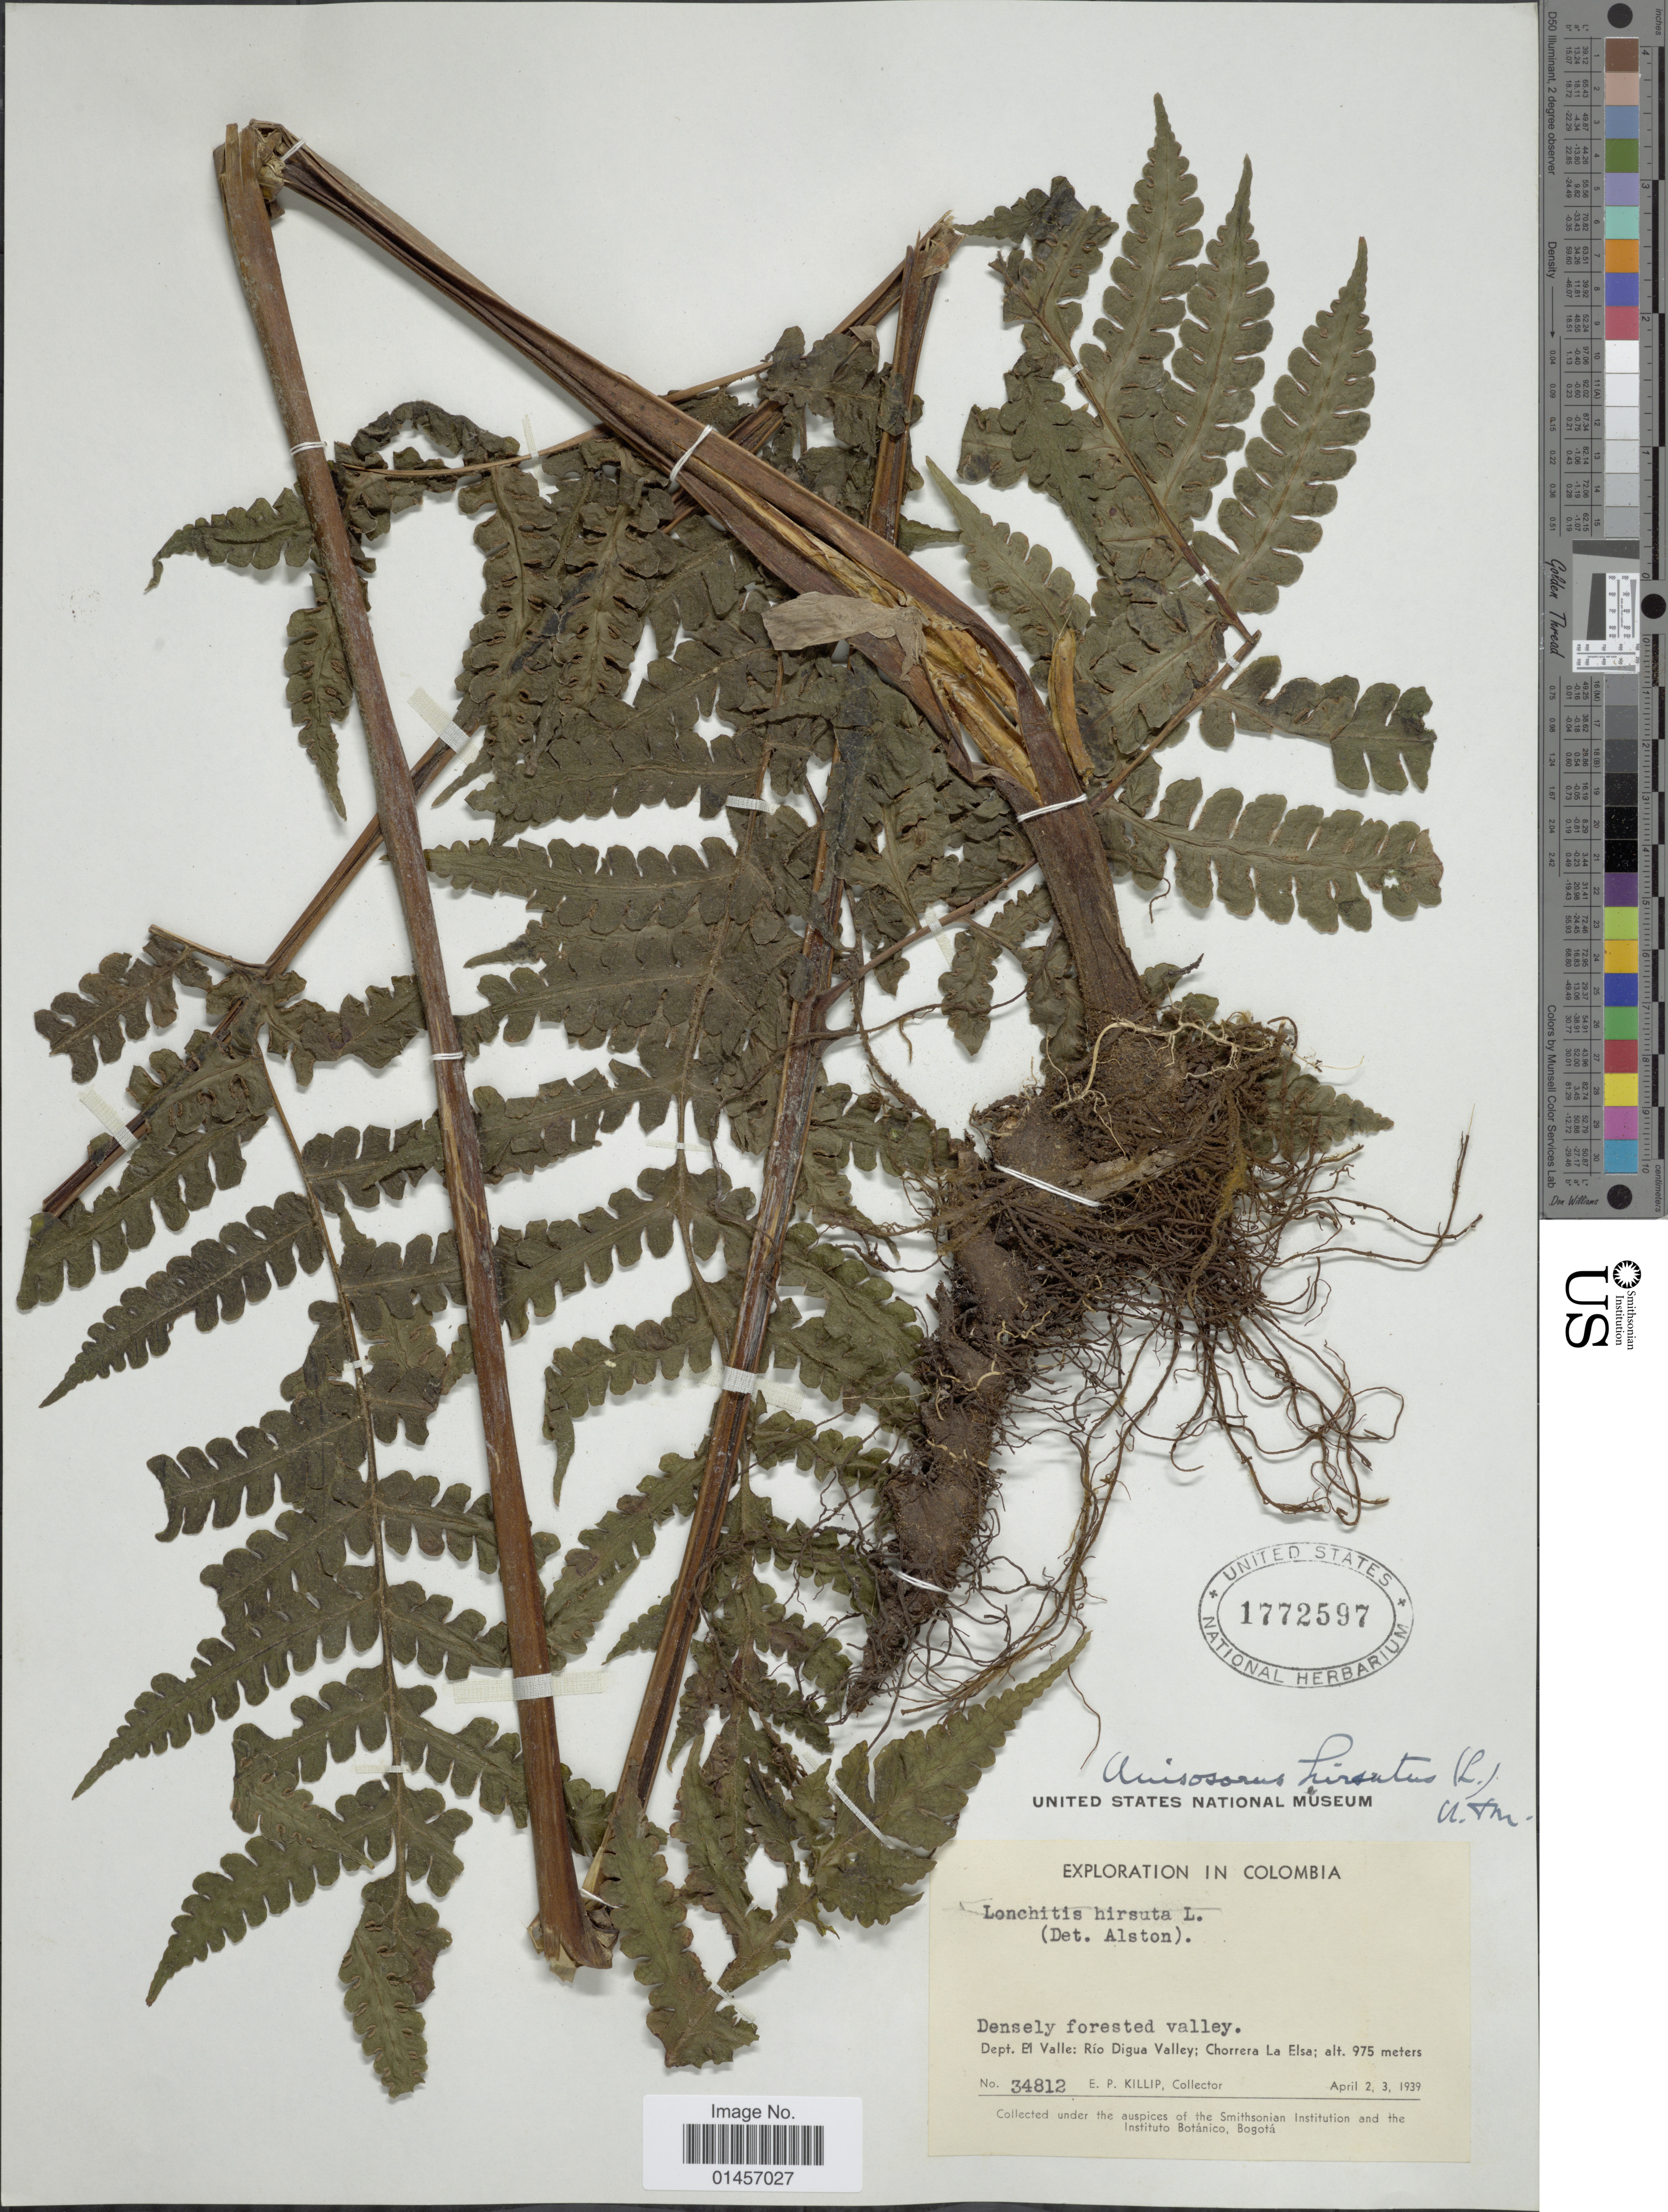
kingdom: Plantae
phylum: Tracheophyta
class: Polypodiopsida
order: Polypodiales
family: Lonchitidaceae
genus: Lonchitis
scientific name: Lonchitis hirsuta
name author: L.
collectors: E. P. Killip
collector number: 34812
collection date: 1939-04-02/1939-04-03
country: Colombia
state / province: Valle del Cauca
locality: Dept. El Valle: Rio Digua Valley; Chorrera La Elsa.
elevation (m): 975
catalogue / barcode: US 1772597